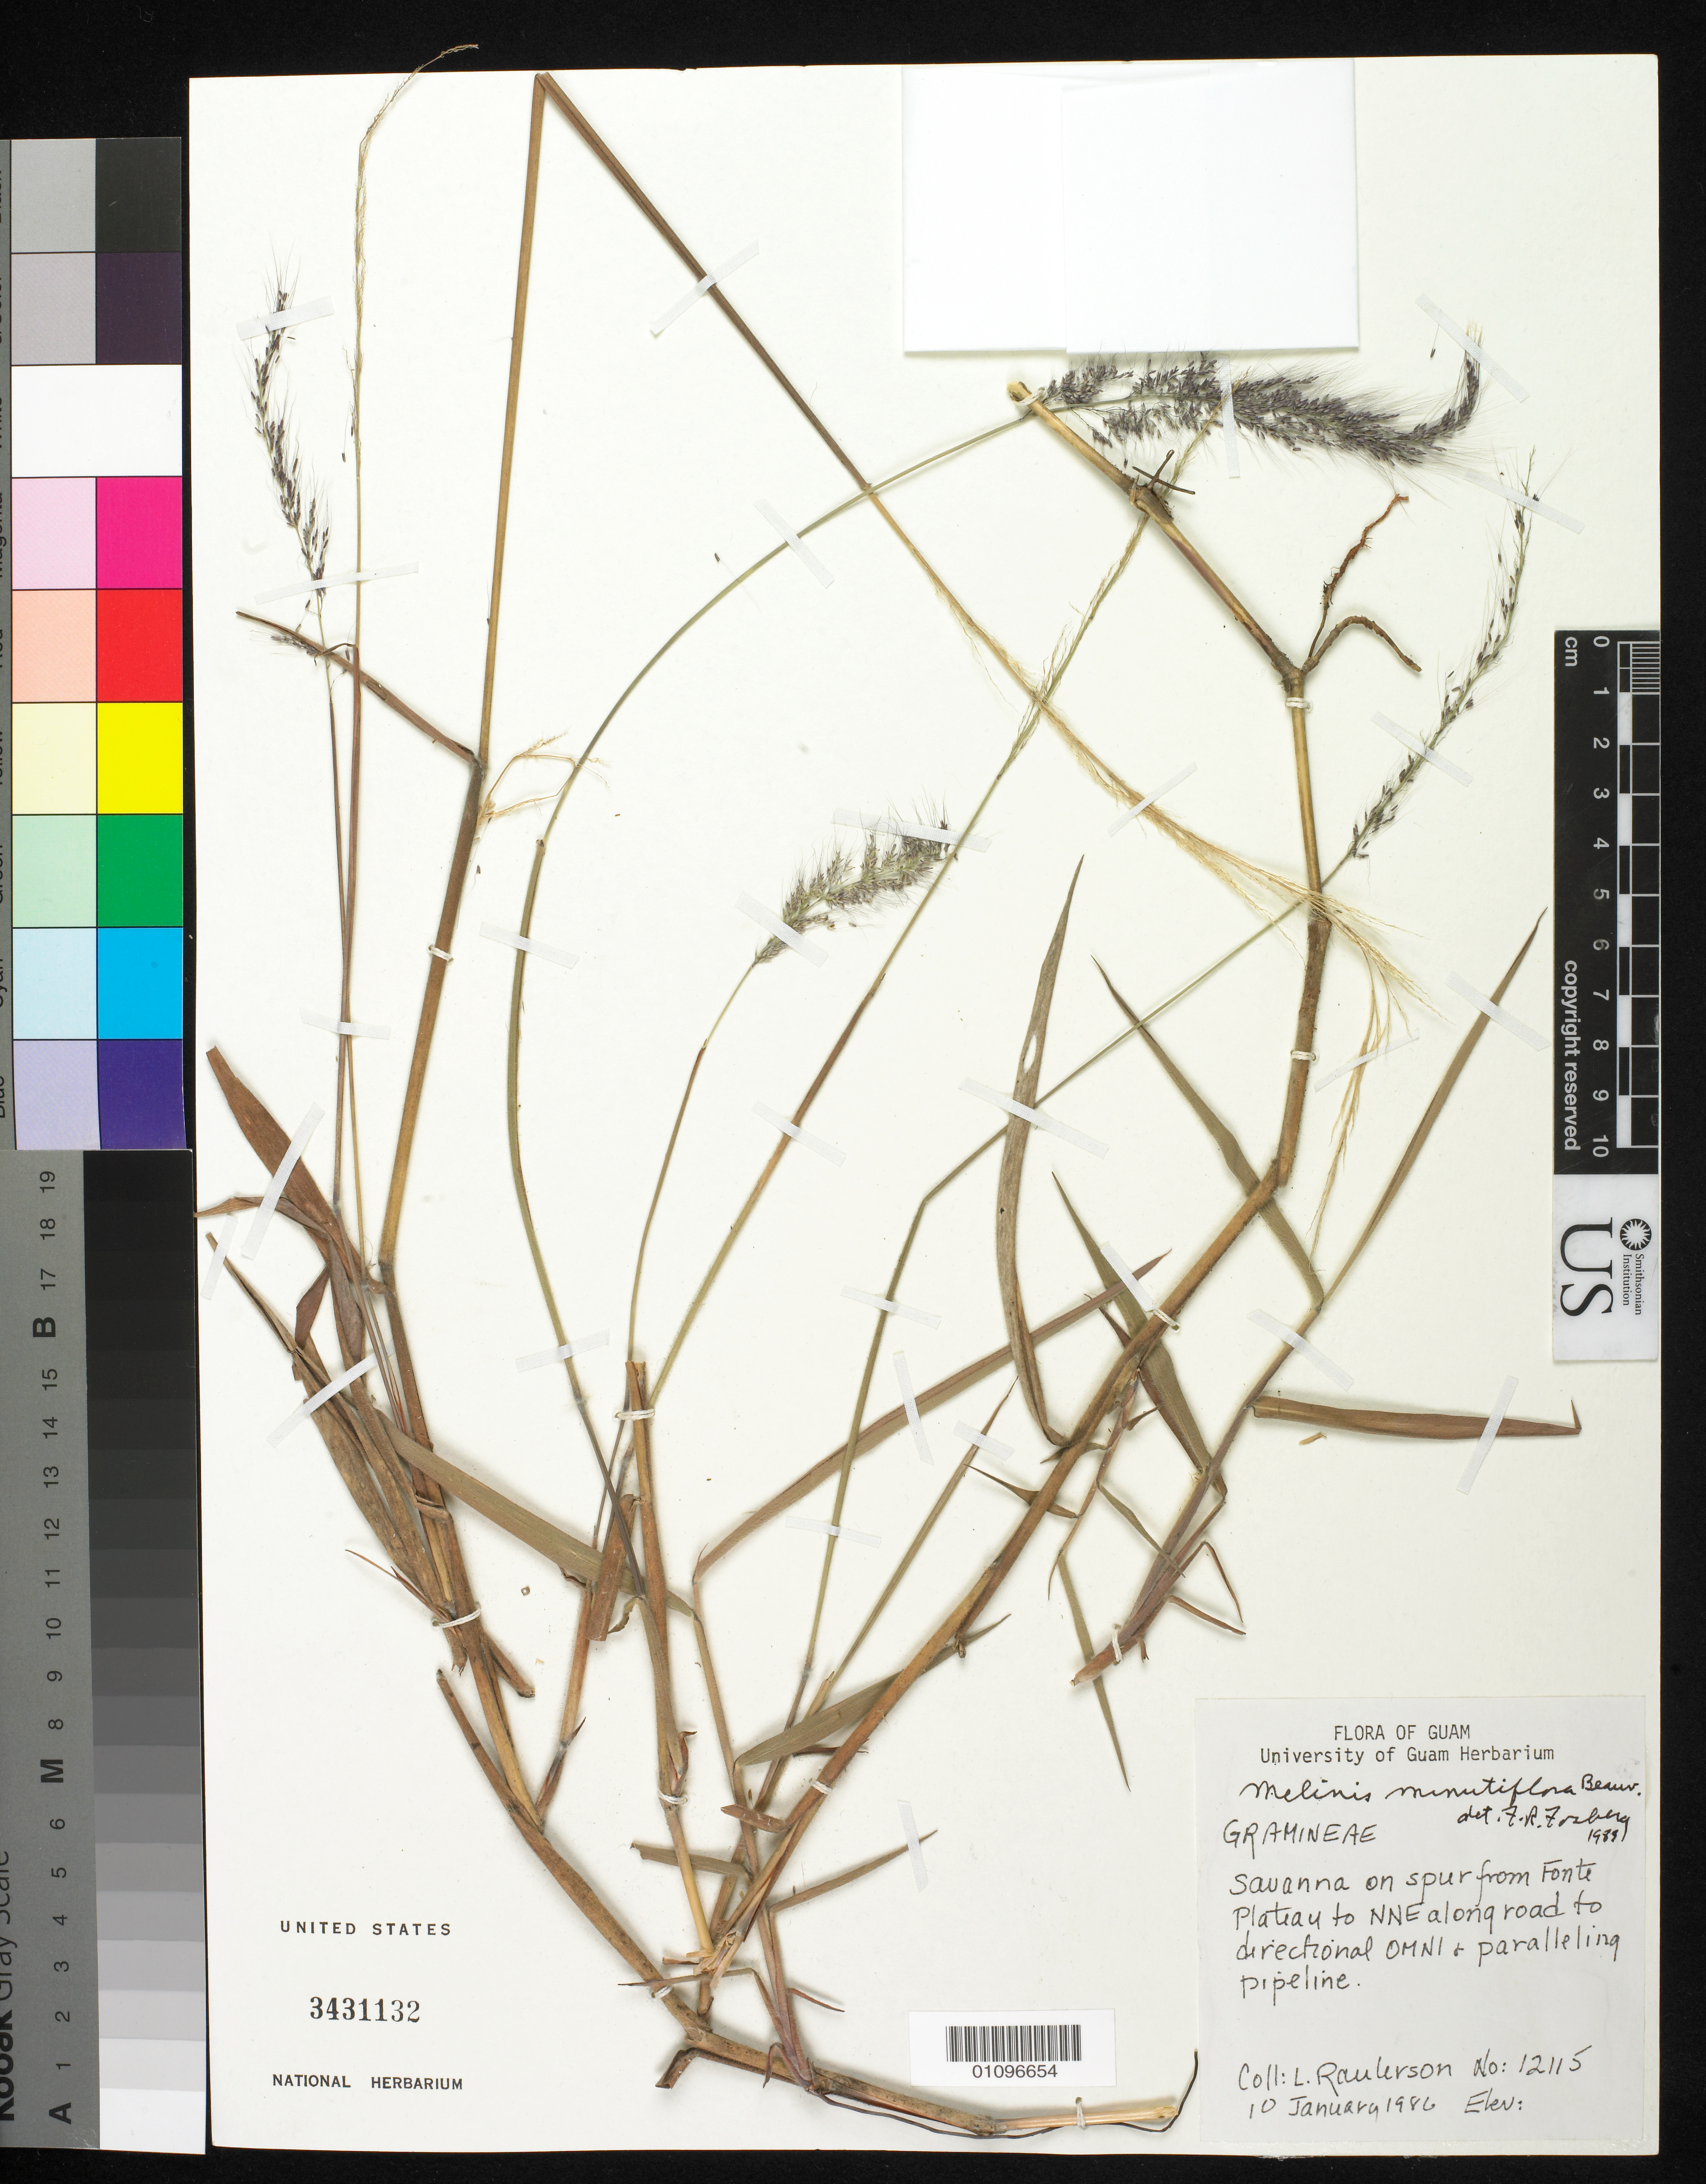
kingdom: Plantae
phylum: Tracheophyta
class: Liliopsida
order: Poales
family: Poaceae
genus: Melinis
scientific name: Melinis minutiflora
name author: P. Beauv.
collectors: L. Raulerson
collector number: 12115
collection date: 1986-01-10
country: Guam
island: Guam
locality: Savanna on spur from Fonte Plateau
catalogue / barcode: US 3431132